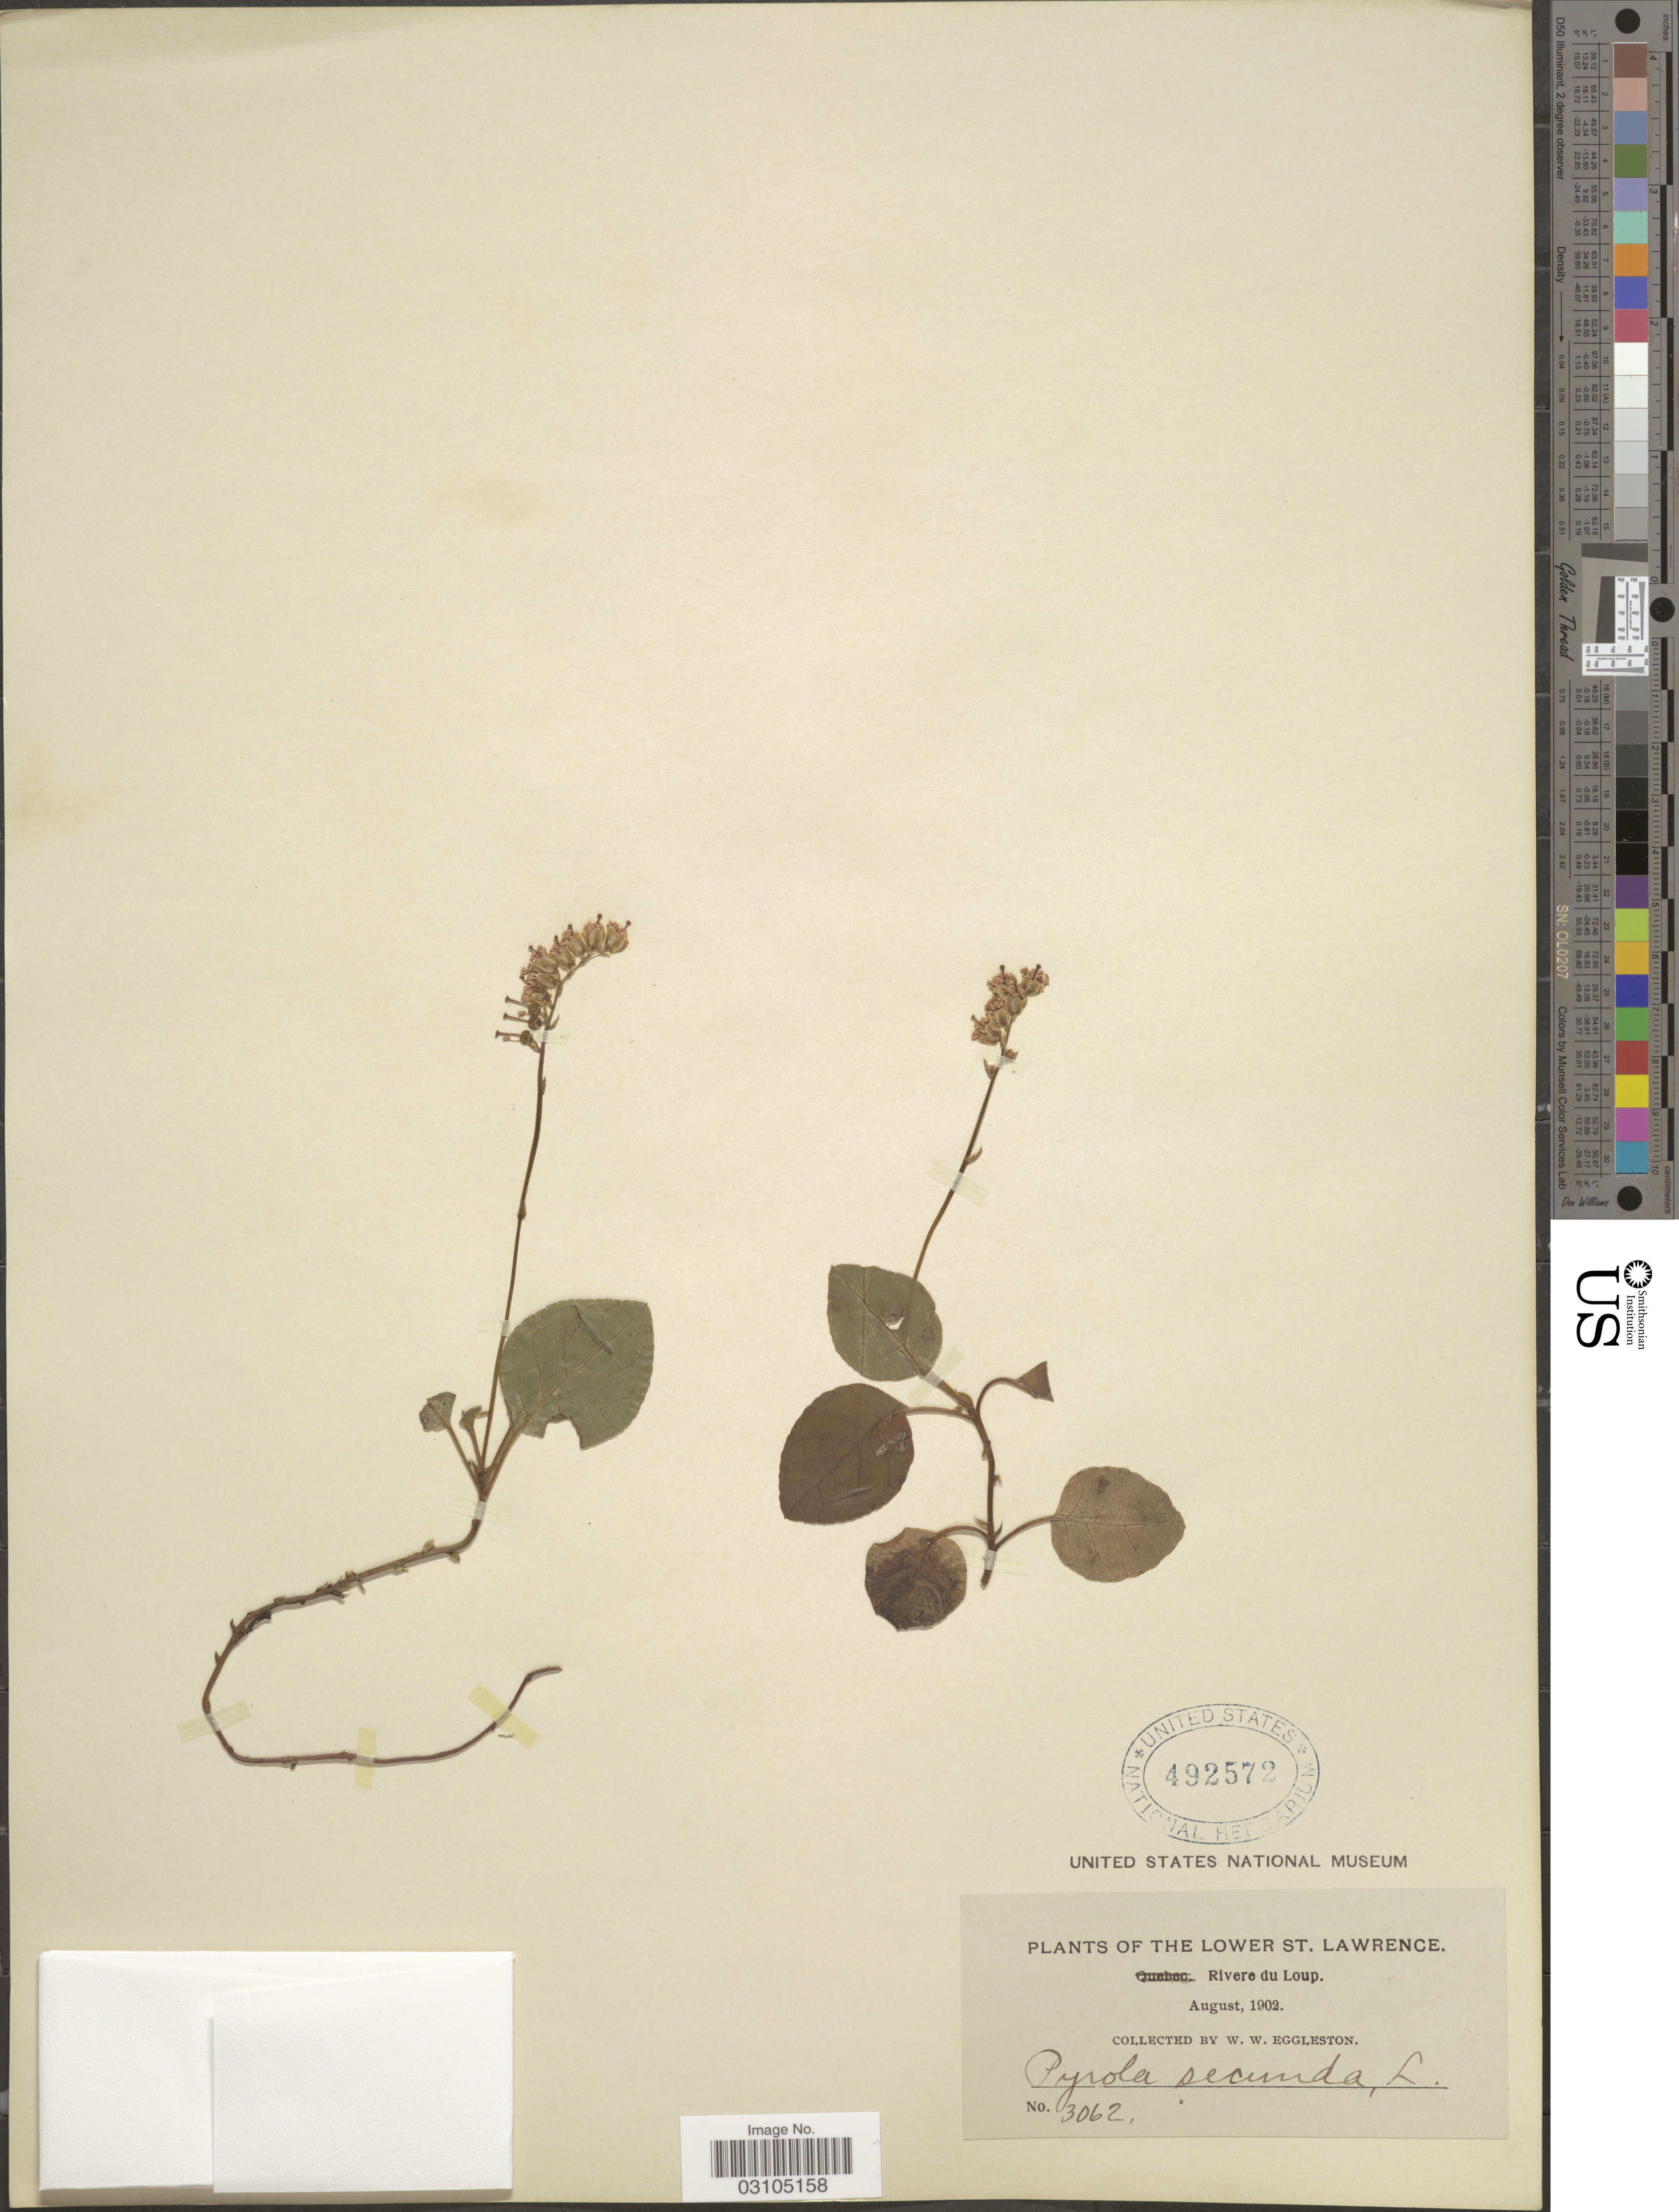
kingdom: Plantae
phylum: Tracheophyta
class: Magnoliopsida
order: Ericales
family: Ericaceae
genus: Orthilia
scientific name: Orthilia secunda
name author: (L.) House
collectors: W. W. Eggleston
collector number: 3062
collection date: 1902-08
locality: Lower St. Lawrence. Riviere du Loup.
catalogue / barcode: US 492572